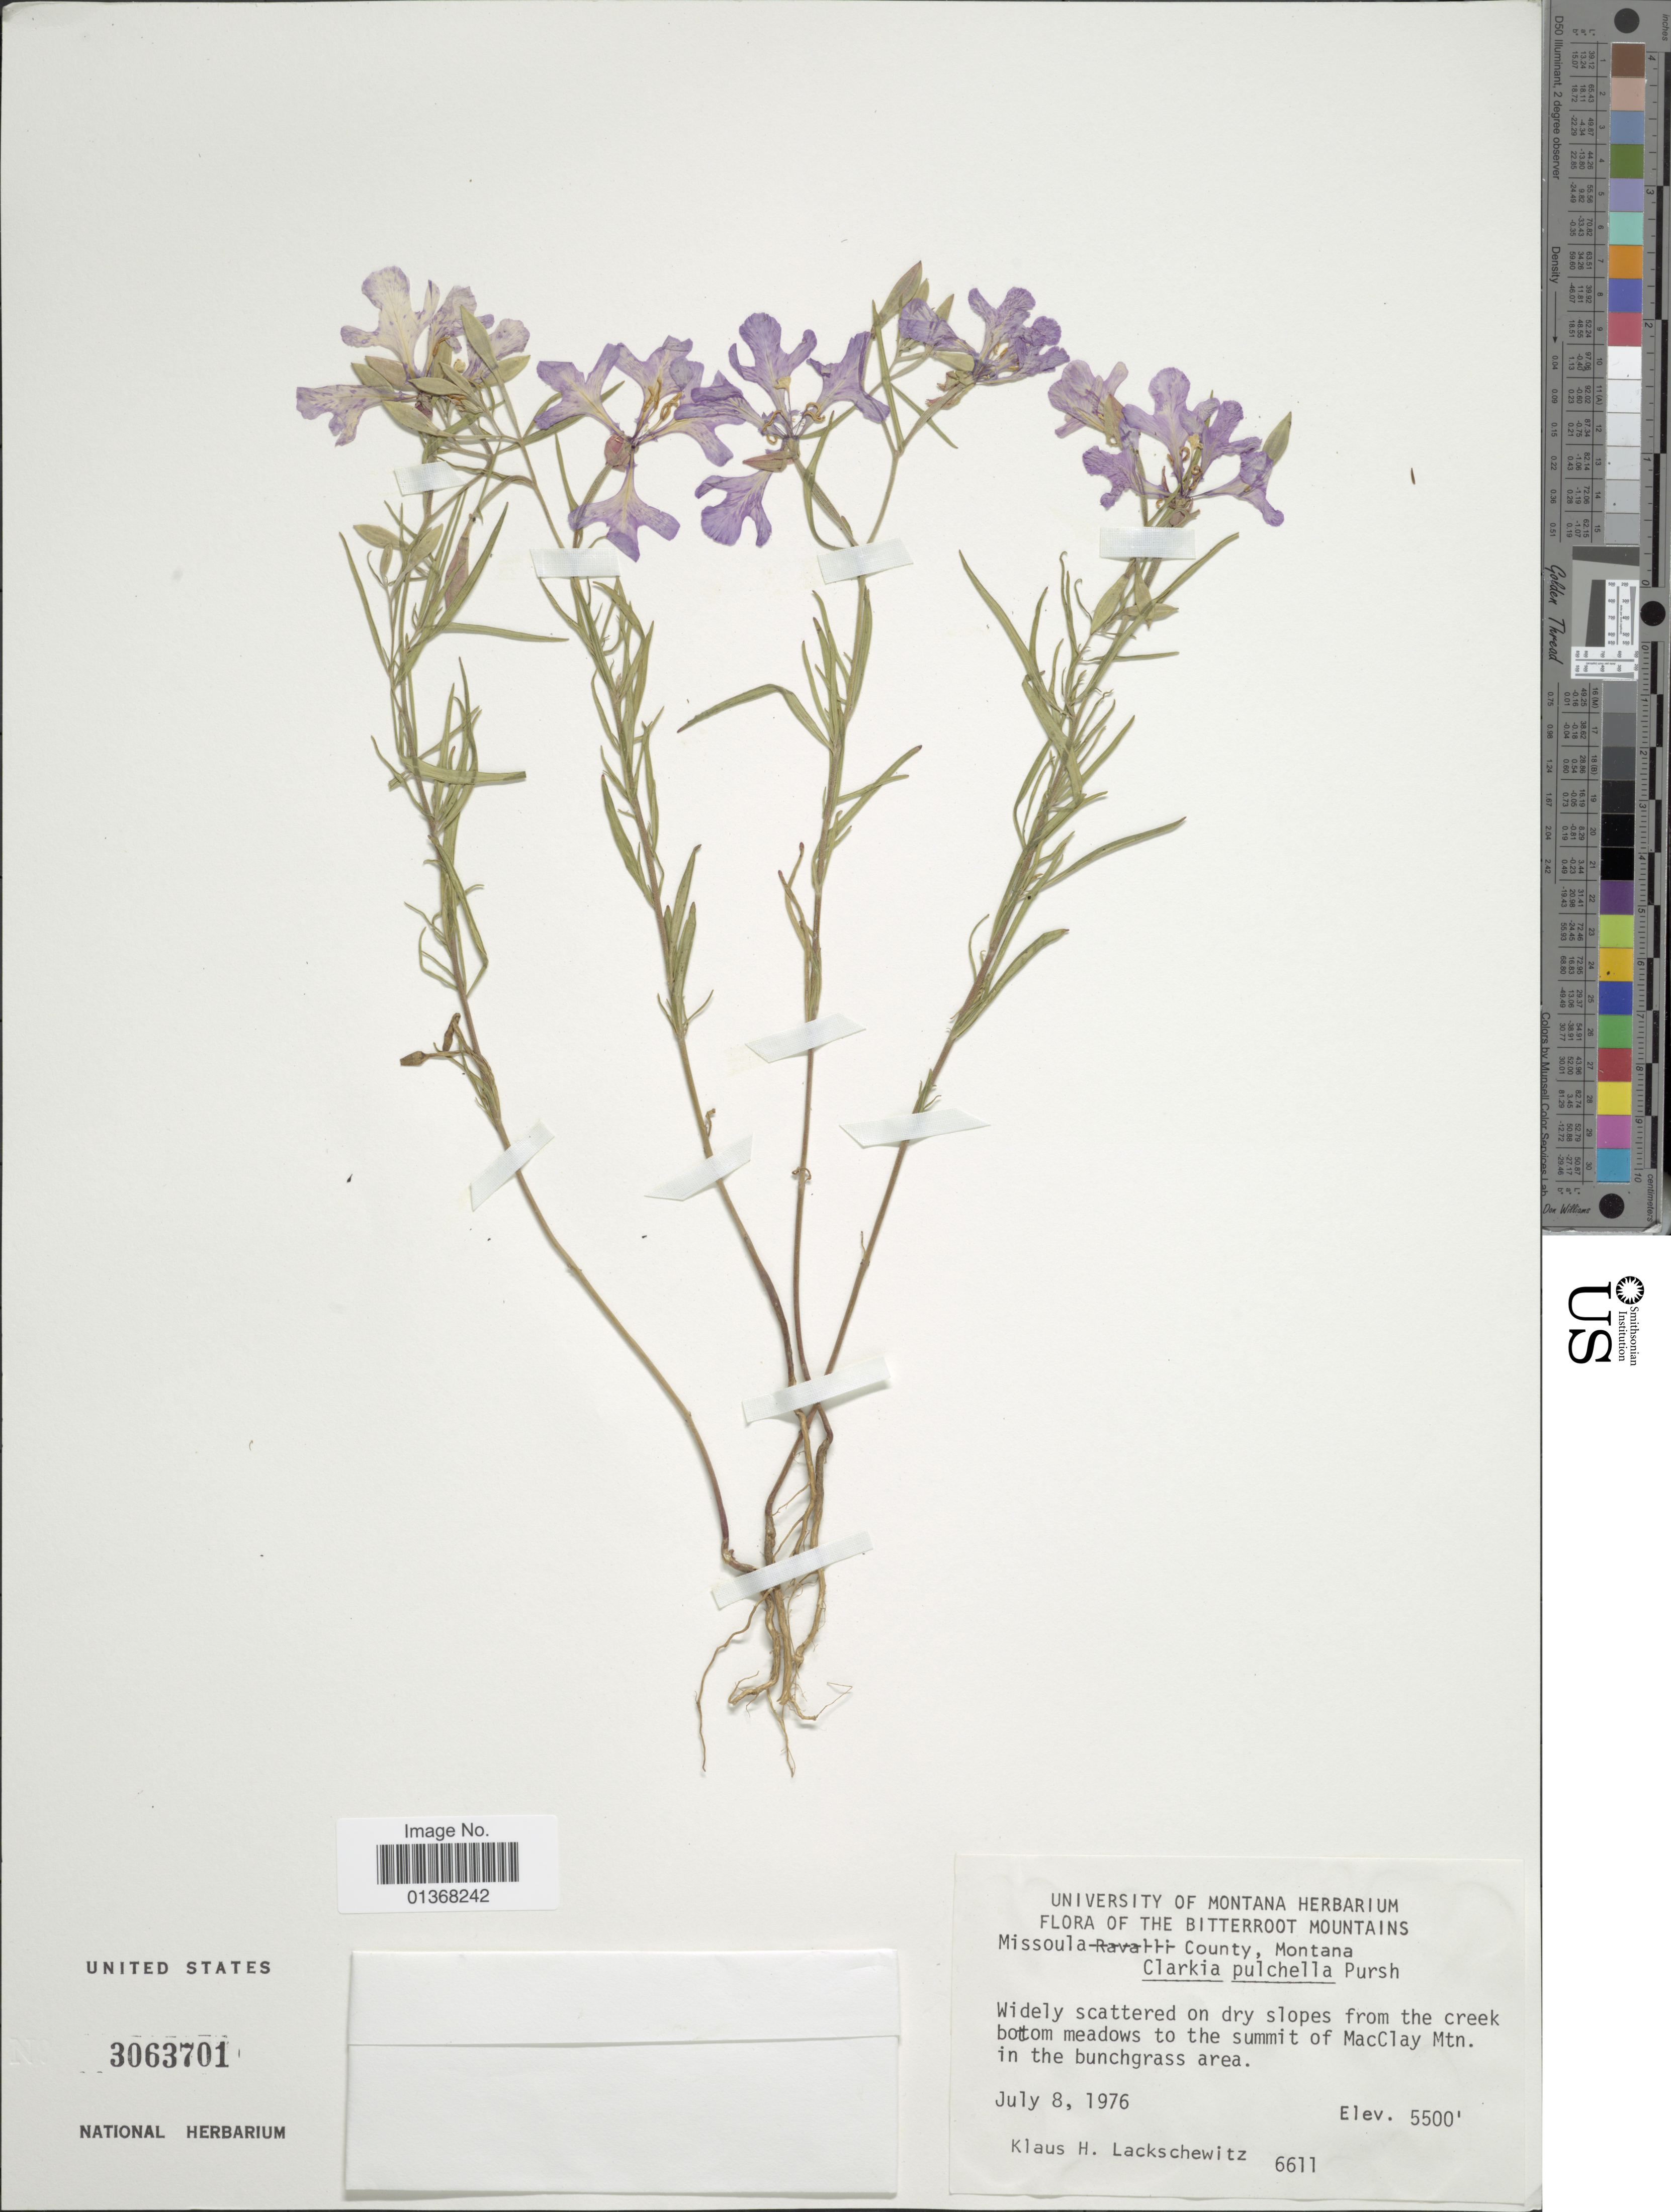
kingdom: Plantae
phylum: Tracheophyta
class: Magnoliopsida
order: Myrtales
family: Onagraceae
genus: Clarkia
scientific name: Clarkia pulchella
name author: Pursh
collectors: K. Lackschewitz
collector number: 6611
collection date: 1976-07-08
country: United States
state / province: Montana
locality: The Bitterroot Mountains, Missoula County, on dry slopes from the creek bottom meadows to the summit of MacClay Mtn. in the bunchgrass area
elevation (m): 1676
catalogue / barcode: US 3063701